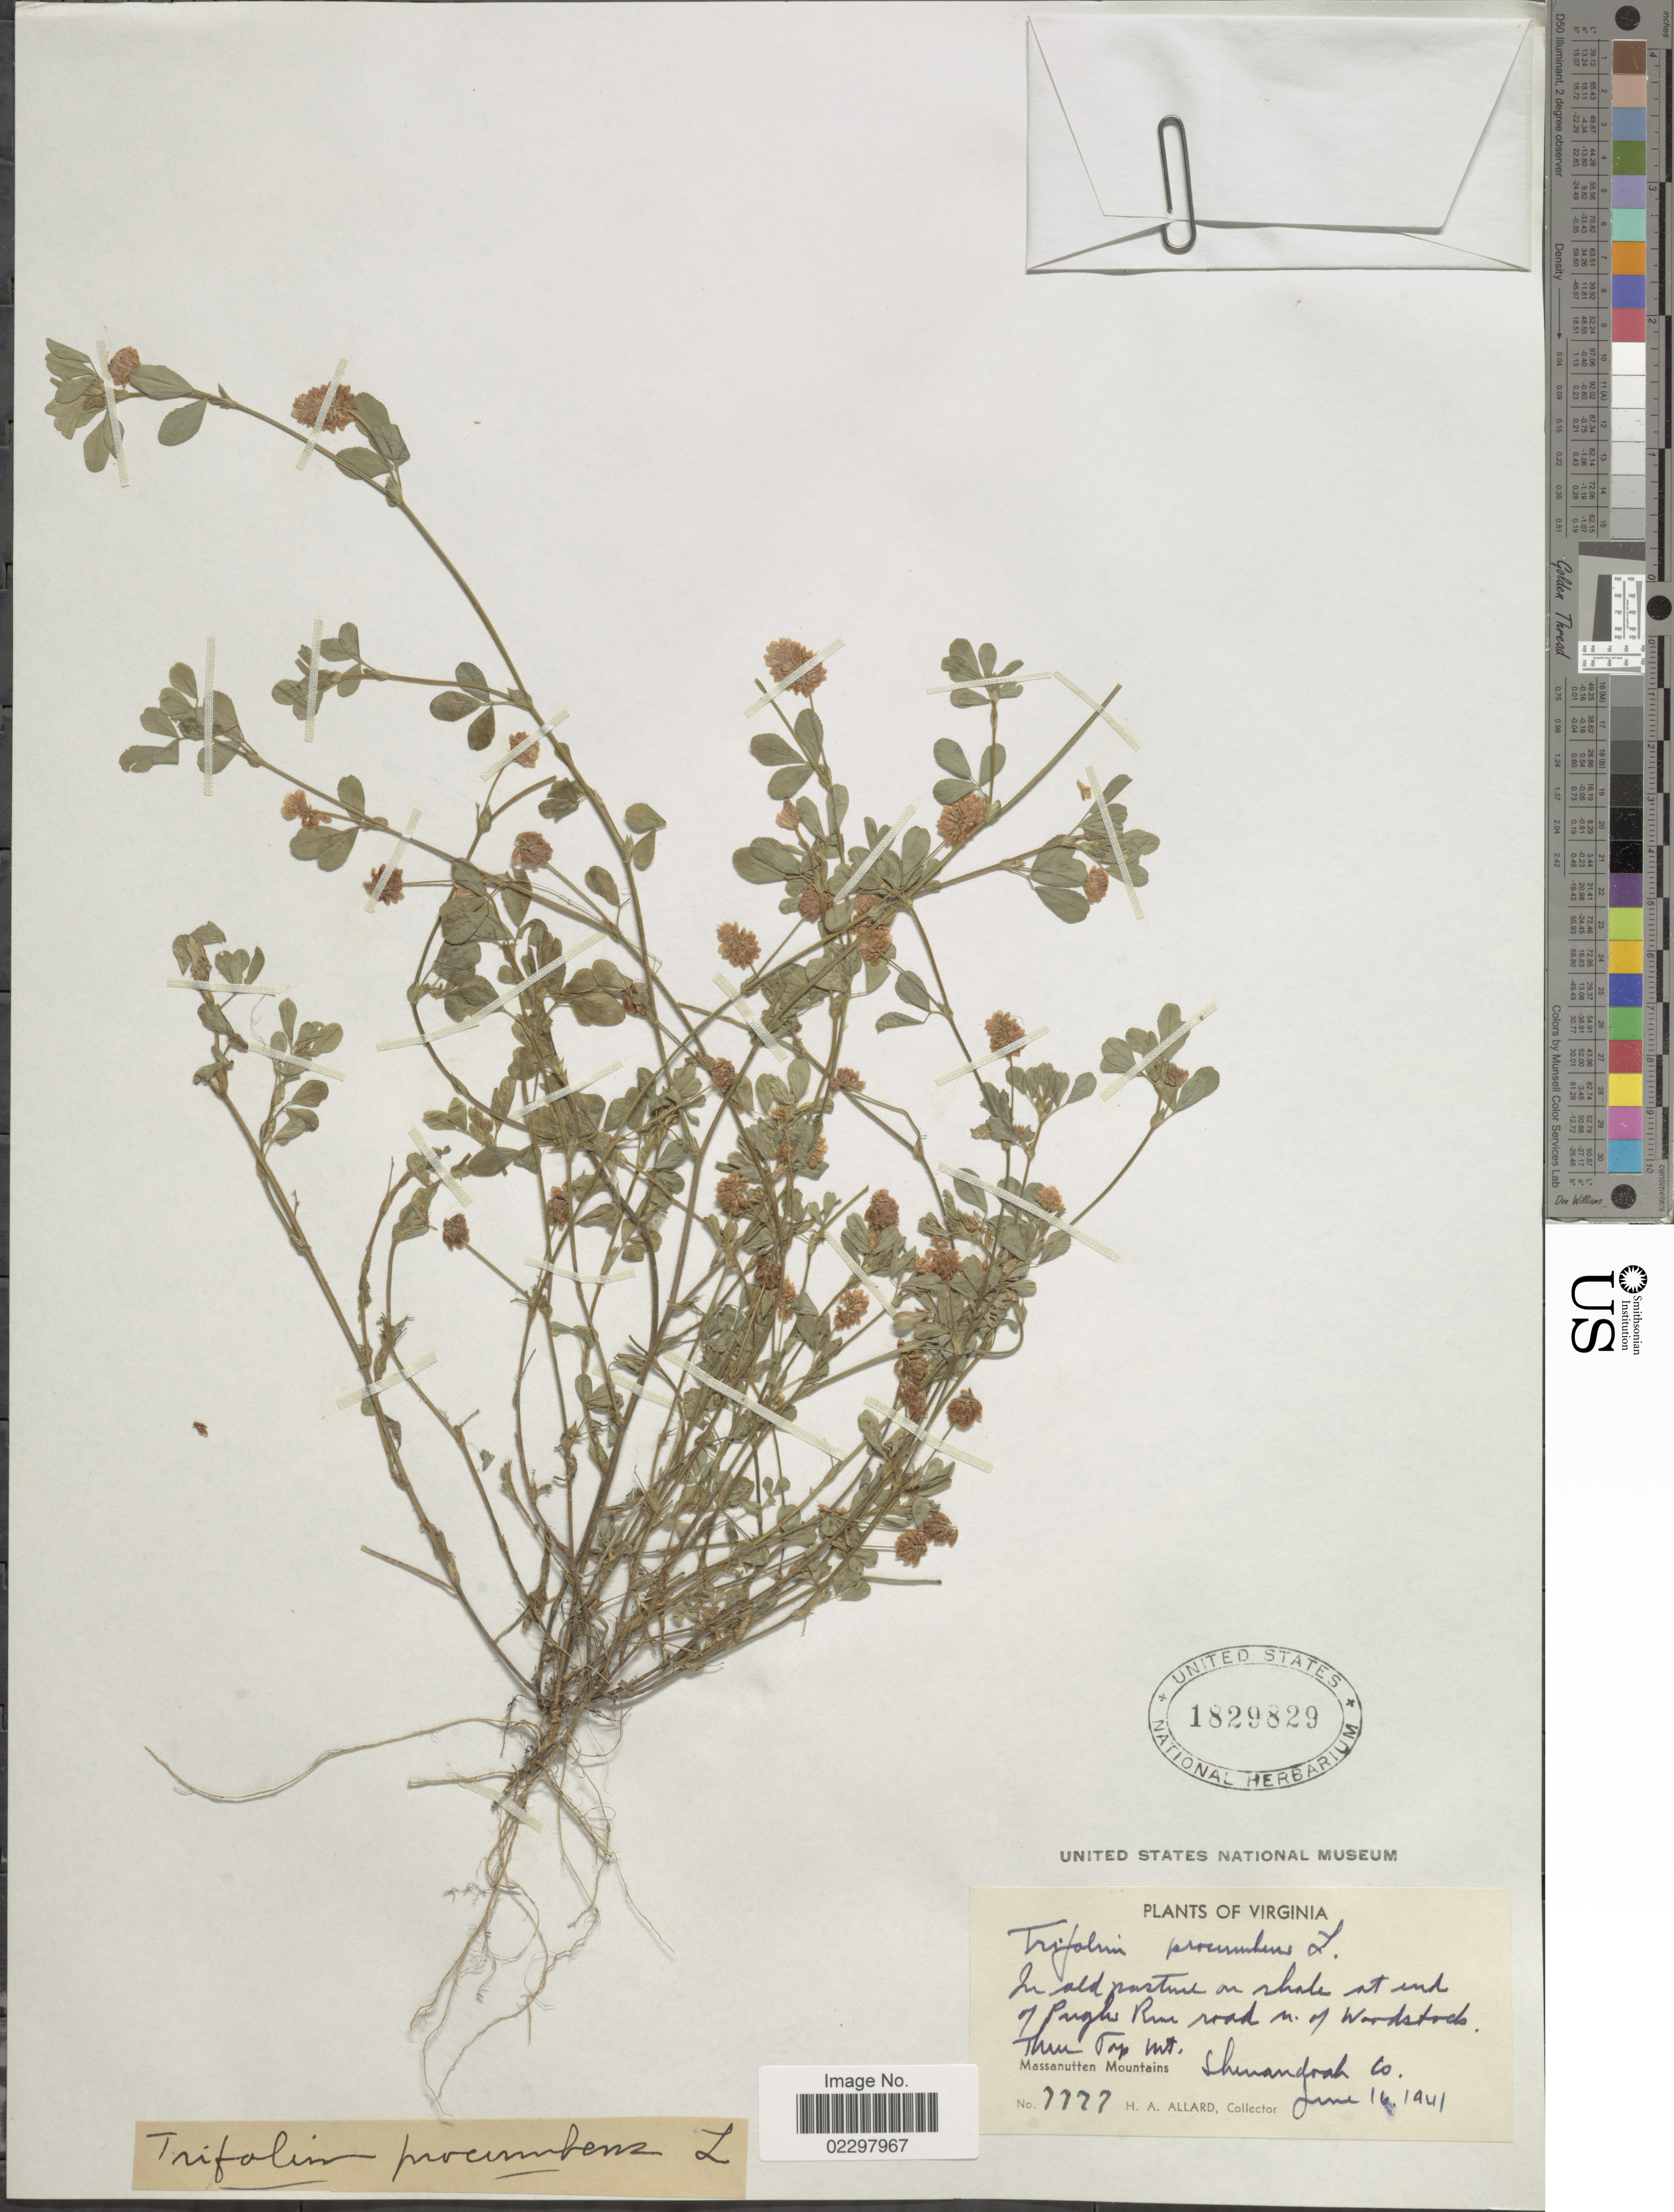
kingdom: Plantae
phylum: Tracheophyta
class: Magnoliopsida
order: Fabales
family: Fabaceae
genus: Trifolium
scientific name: Trifolium procumbens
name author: L.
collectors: H. A. Allard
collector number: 7777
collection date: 1941-06-16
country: United States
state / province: Virginia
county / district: Shenandoah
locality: In old pasture on shale at end of Pughs Run road N. of Woodstock, Three Top Mt. Massanutten Mountains, Shenandoah Co.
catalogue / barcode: US 1829829